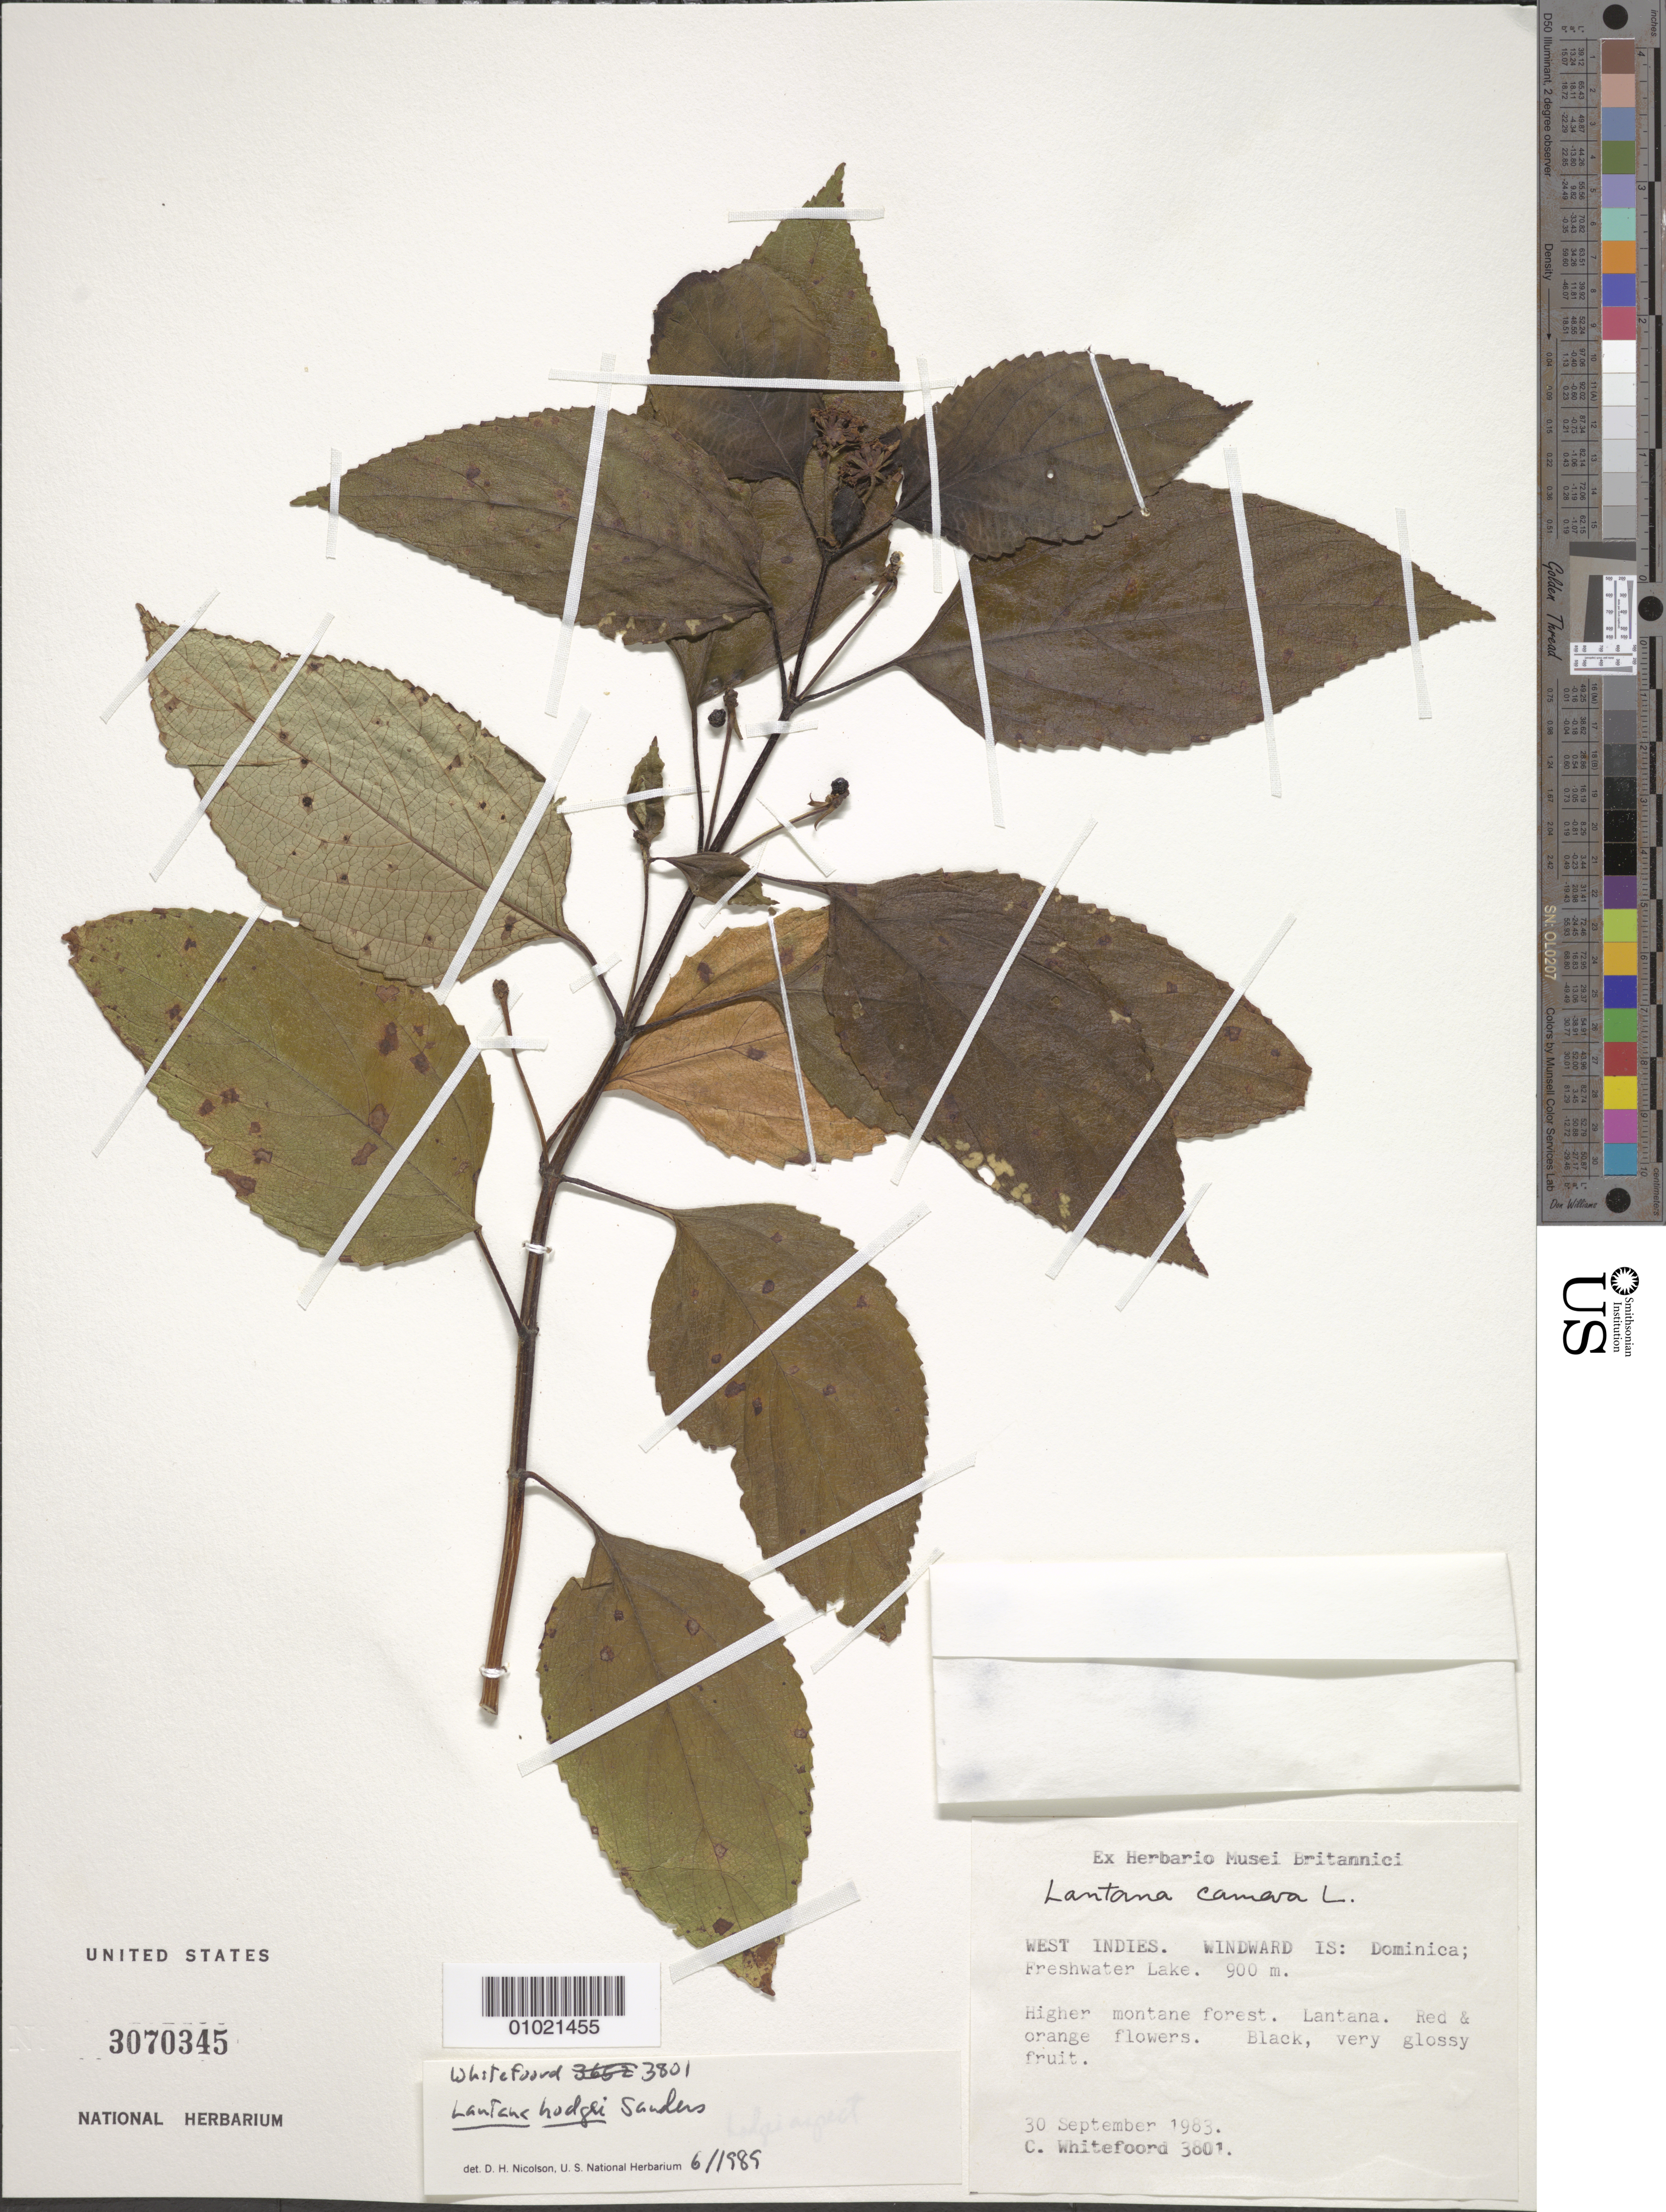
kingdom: Plantae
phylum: Tracheophyta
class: Magnoliopsida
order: Lamiales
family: Verbenaceae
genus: Lantana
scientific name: Lantana hodgei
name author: Sanders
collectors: C. Whitefoord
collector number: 3801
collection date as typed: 30 Sep 1983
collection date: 1983-09-30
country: Dominica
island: Dominica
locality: West Indies. Windward is: Dominica; Freshwater Lake.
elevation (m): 900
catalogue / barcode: US 3070345